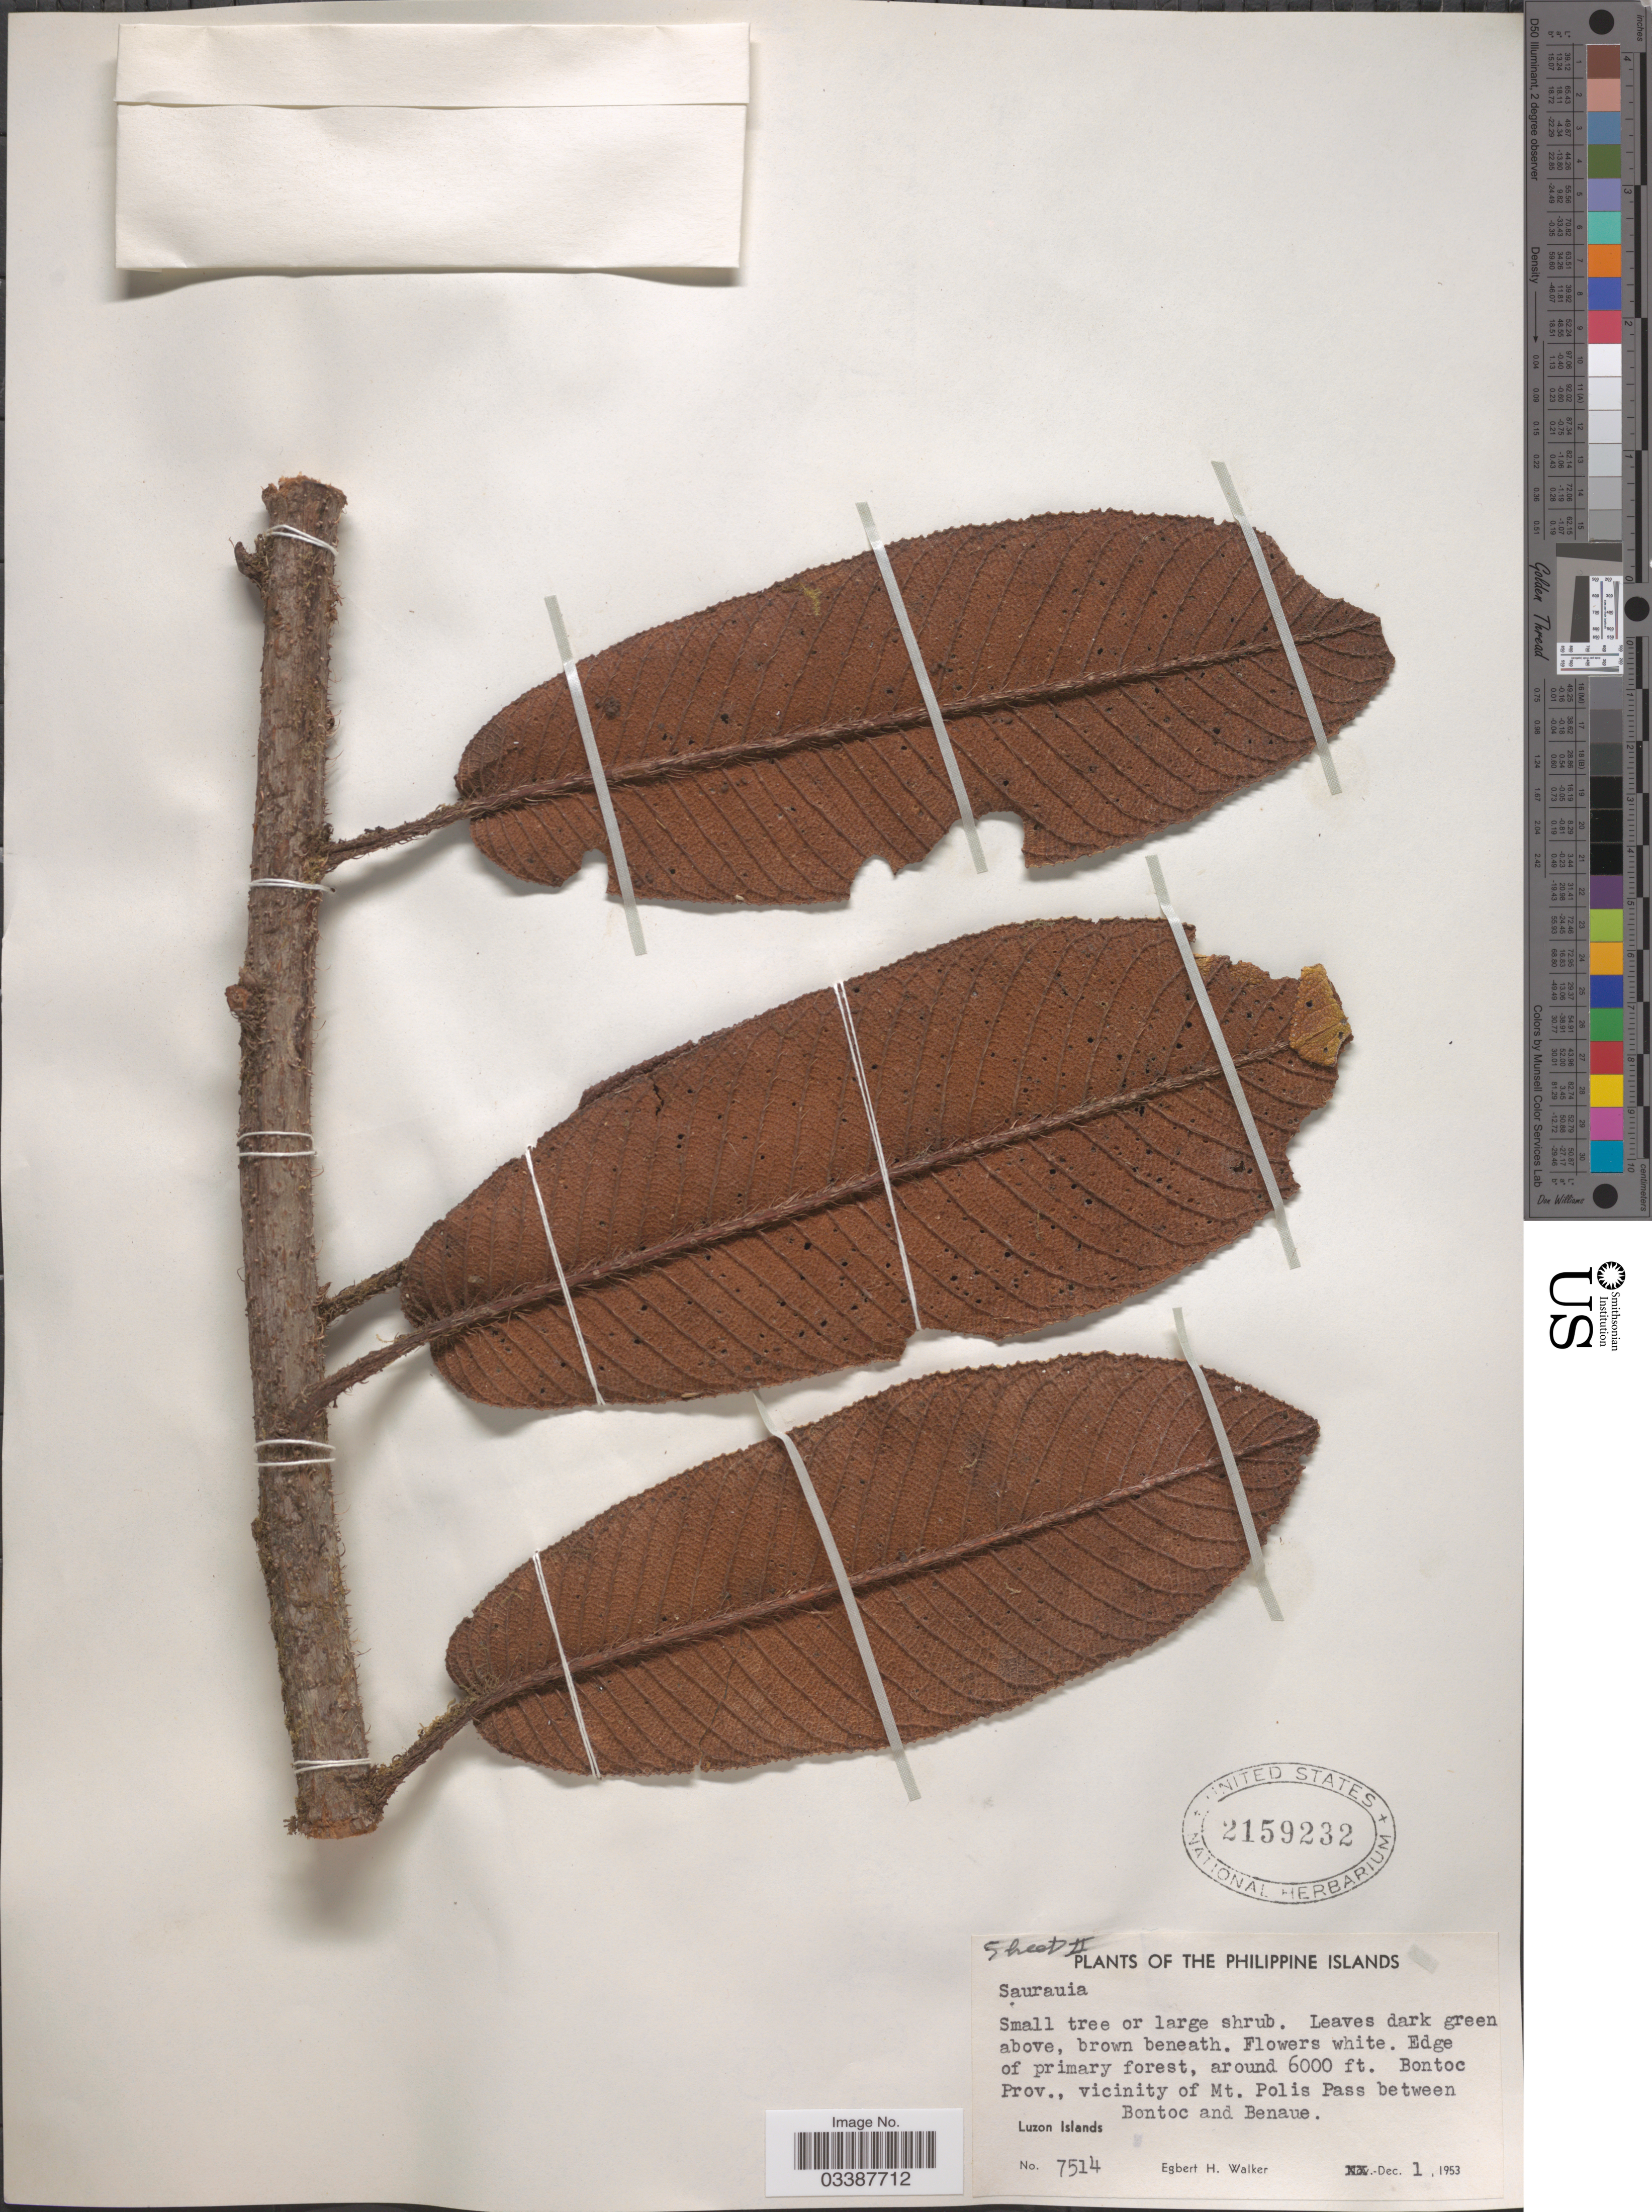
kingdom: Plantae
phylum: Tracheophyta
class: Magnoliopsida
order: Ericales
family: Actinidiaceae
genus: Saurauia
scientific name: Saurauia sp.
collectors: E. H. Walker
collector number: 7514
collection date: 1953-12-01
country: Philippines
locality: Bontoc Prov., vicinity of Mt. Polis Pass between Bontoc and Benaue. Luzon Islands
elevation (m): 1829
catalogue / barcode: US 2159232